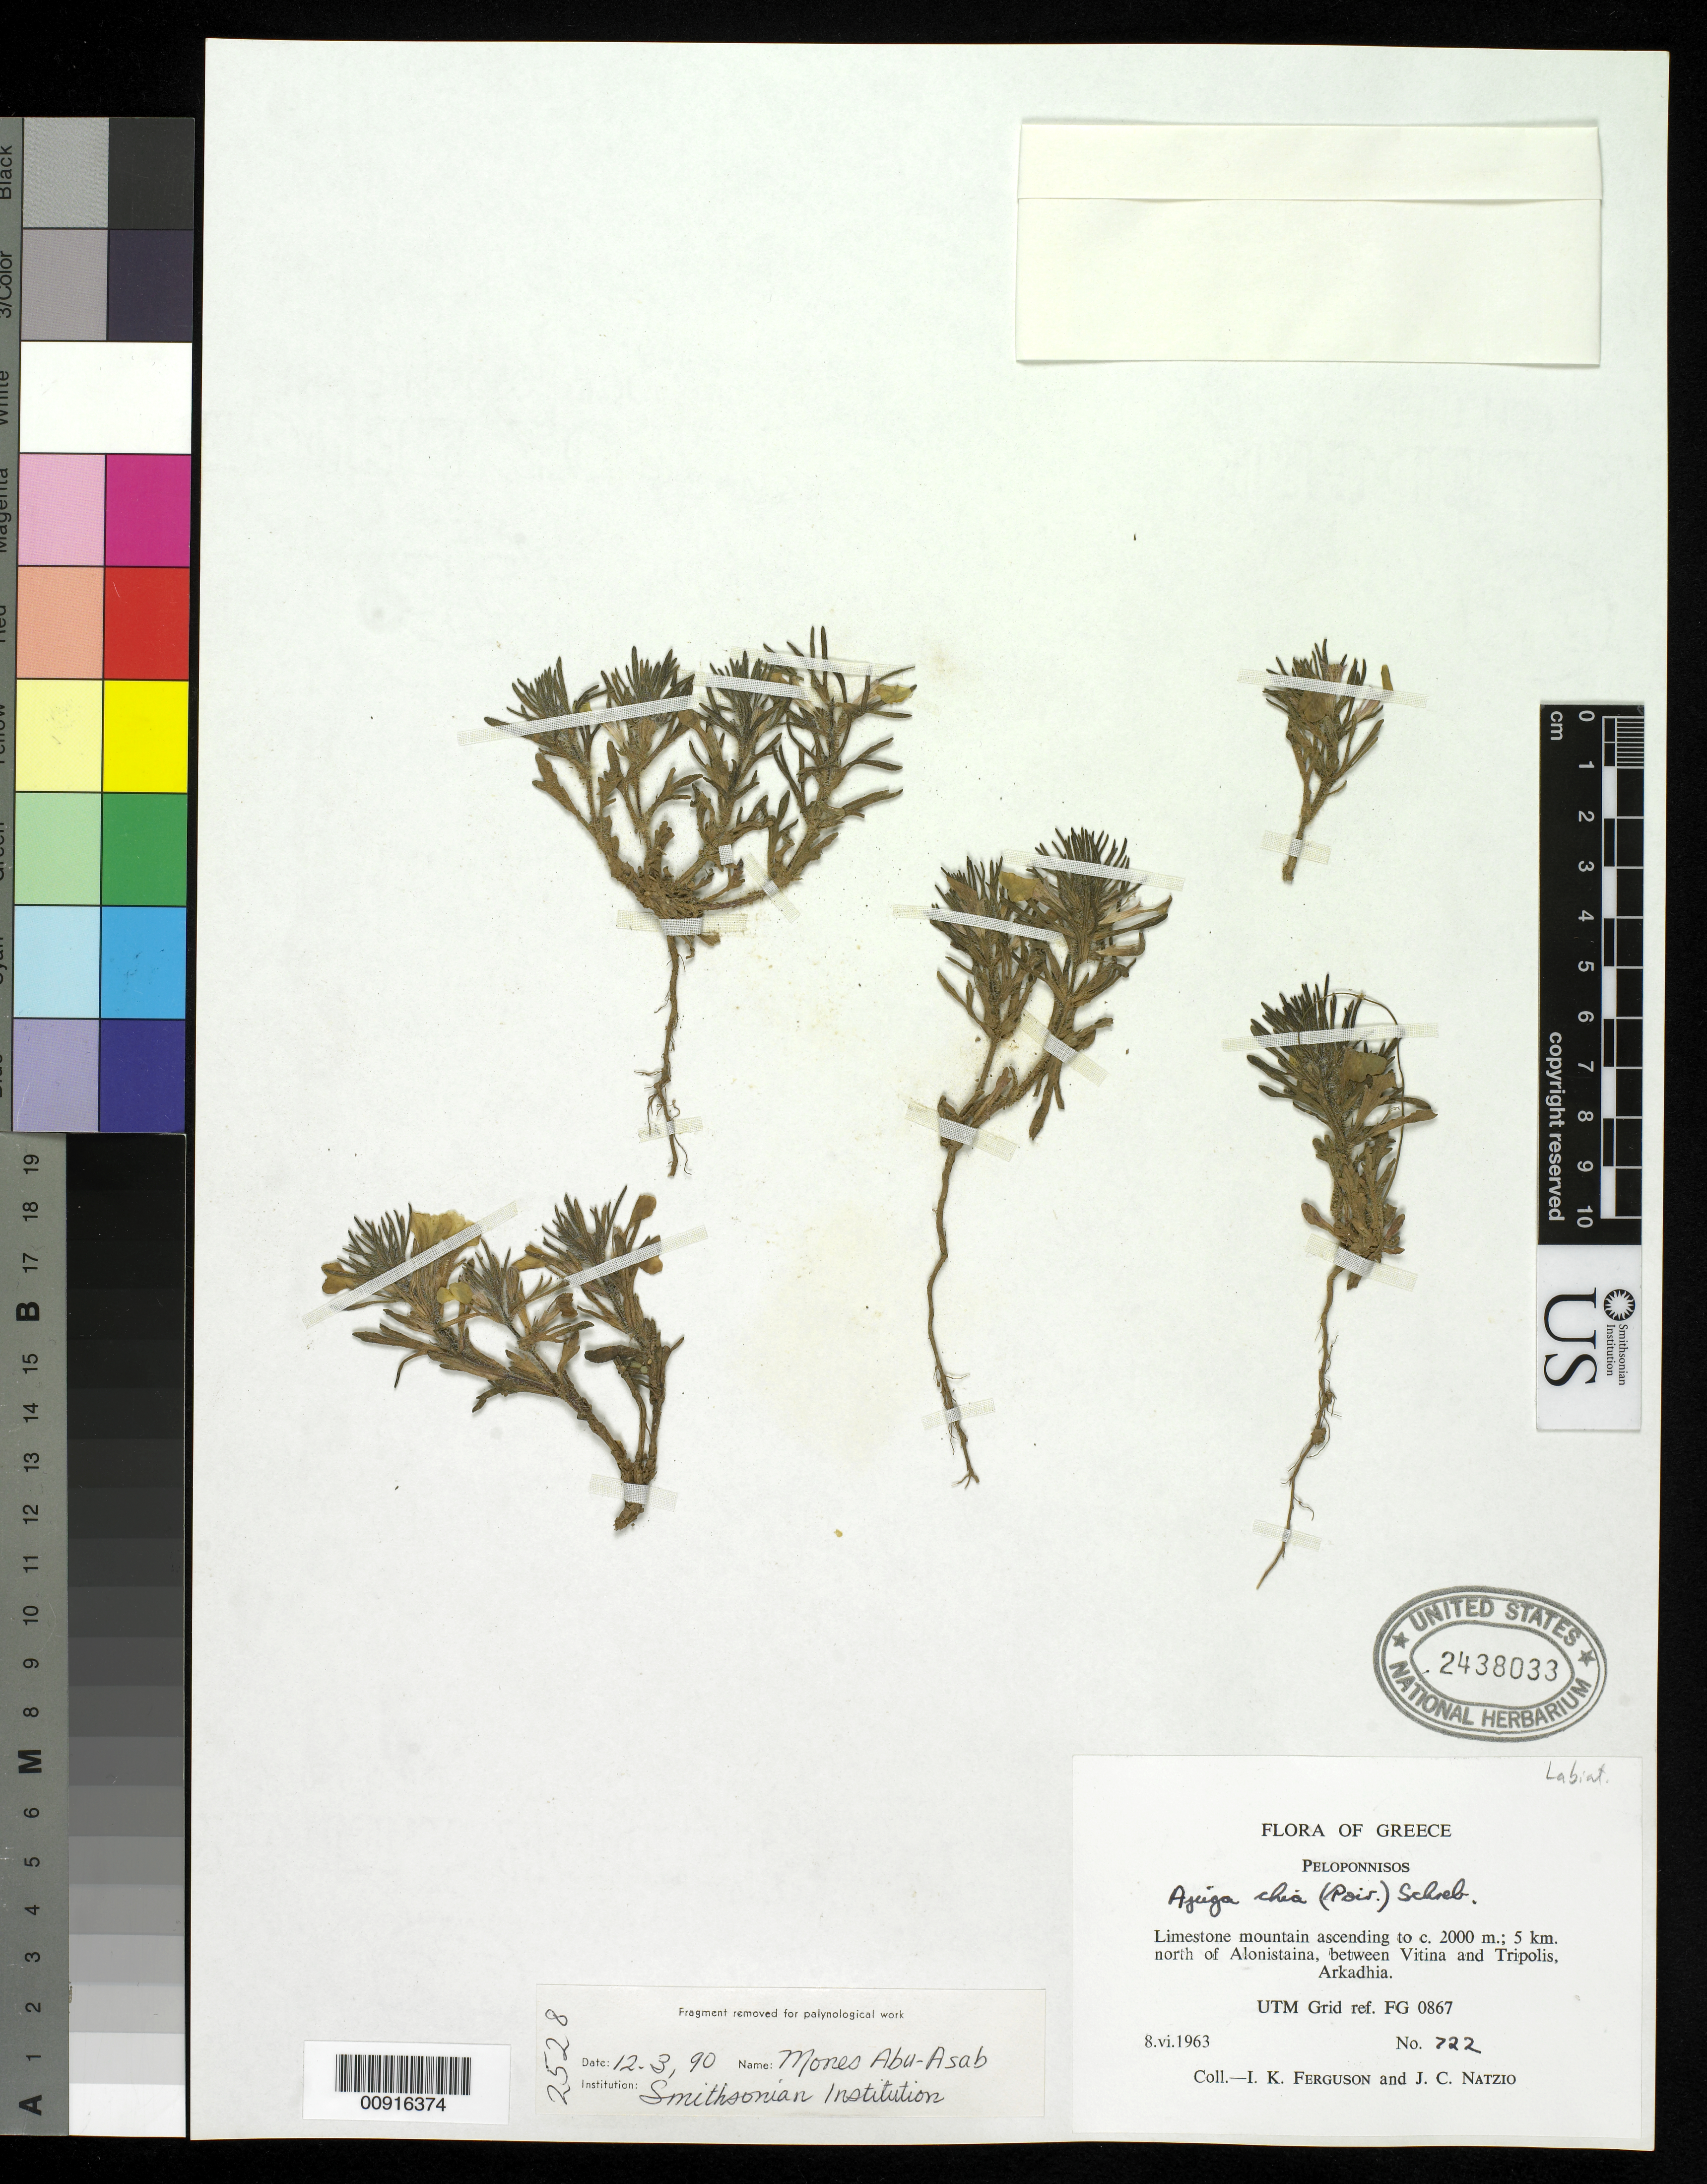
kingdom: Plantae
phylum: Tracheophyta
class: Magnoliopsida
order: Lamiales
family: Lamiaceae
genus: Ajuga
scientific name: Ajuga chia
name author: Schreb.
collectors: I. K. Ferguson & J. Natzio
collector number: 722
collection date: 1963-06-08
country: Greece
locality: Peloponnisos - 5 km. N of Alonistaina, between Vitina and Tripolis, Arkadhia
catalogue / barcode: US 2438033